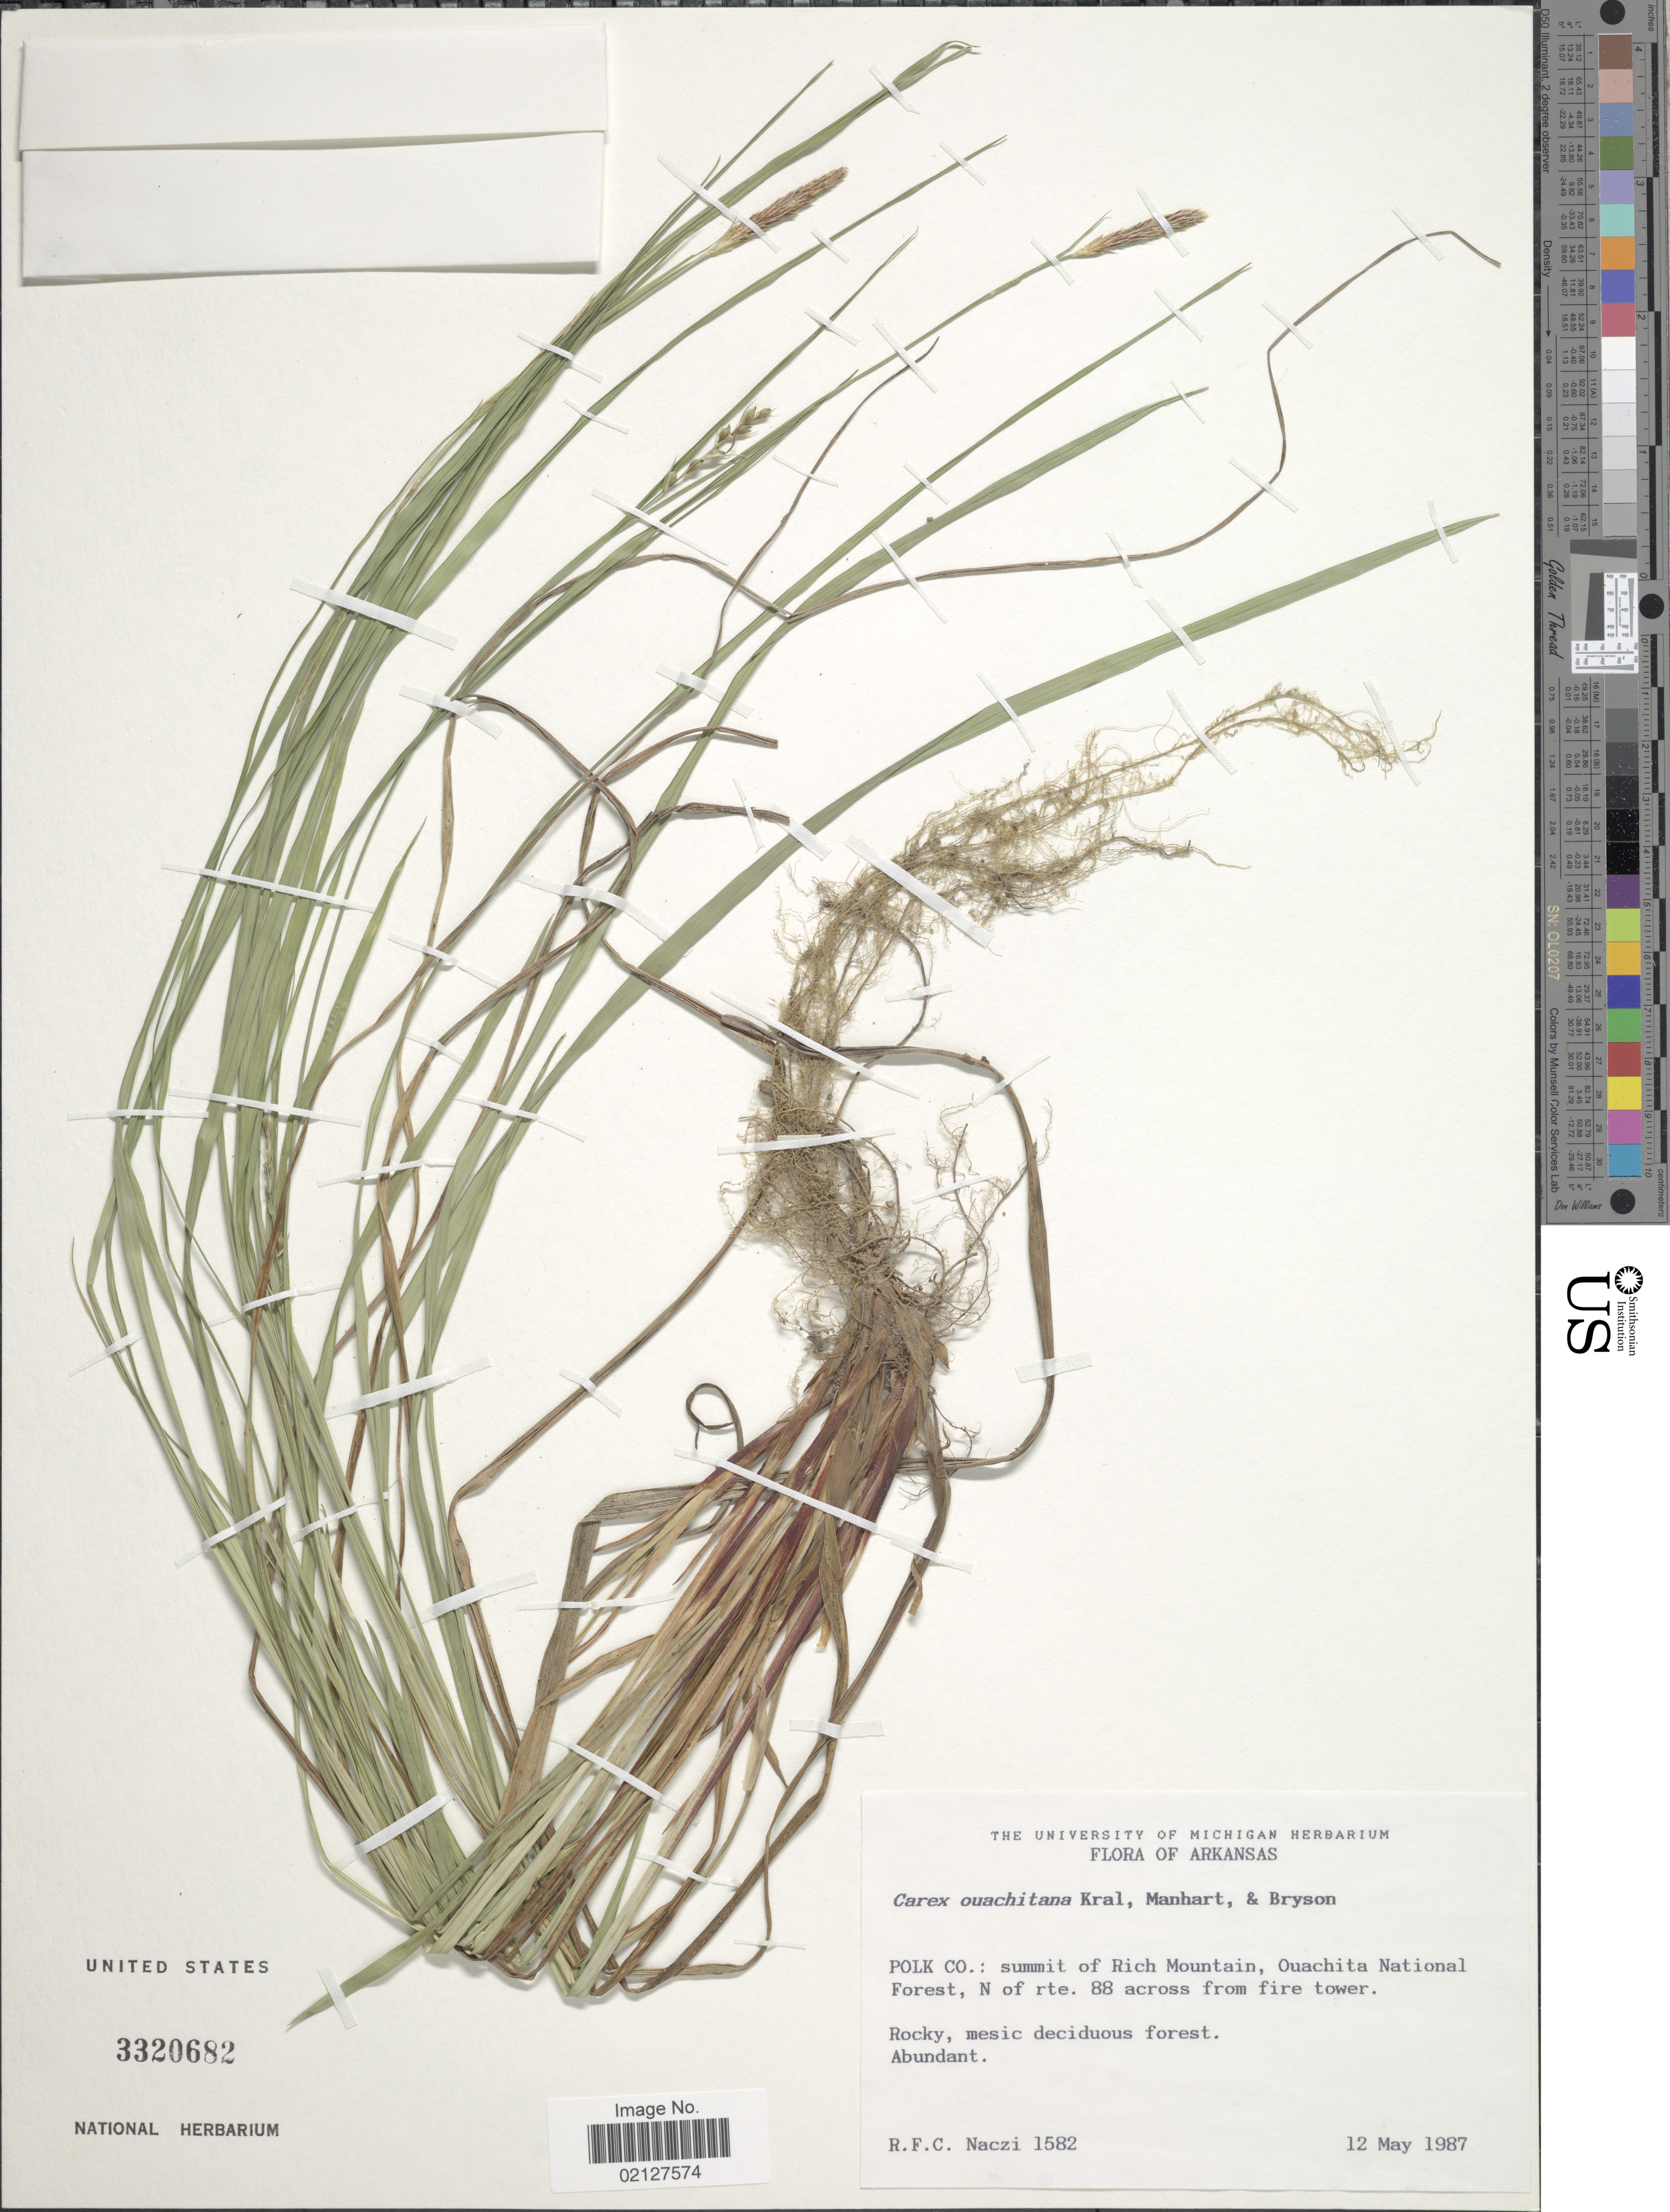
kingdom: Plantae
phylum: Tracheophyta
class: Liliopsida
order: Poales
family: Cyperaceae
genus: Carex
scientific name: Carex ouachitana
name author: Kral et al.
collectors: R. F. C. Naczi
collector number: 1582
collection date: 1987-05-12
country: United States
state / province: Arkansas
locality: Polk Co.: summit of Rich Mountain, Ouachita National Forest, N of rte. 88 across from fire tower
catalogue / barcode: US 3320682